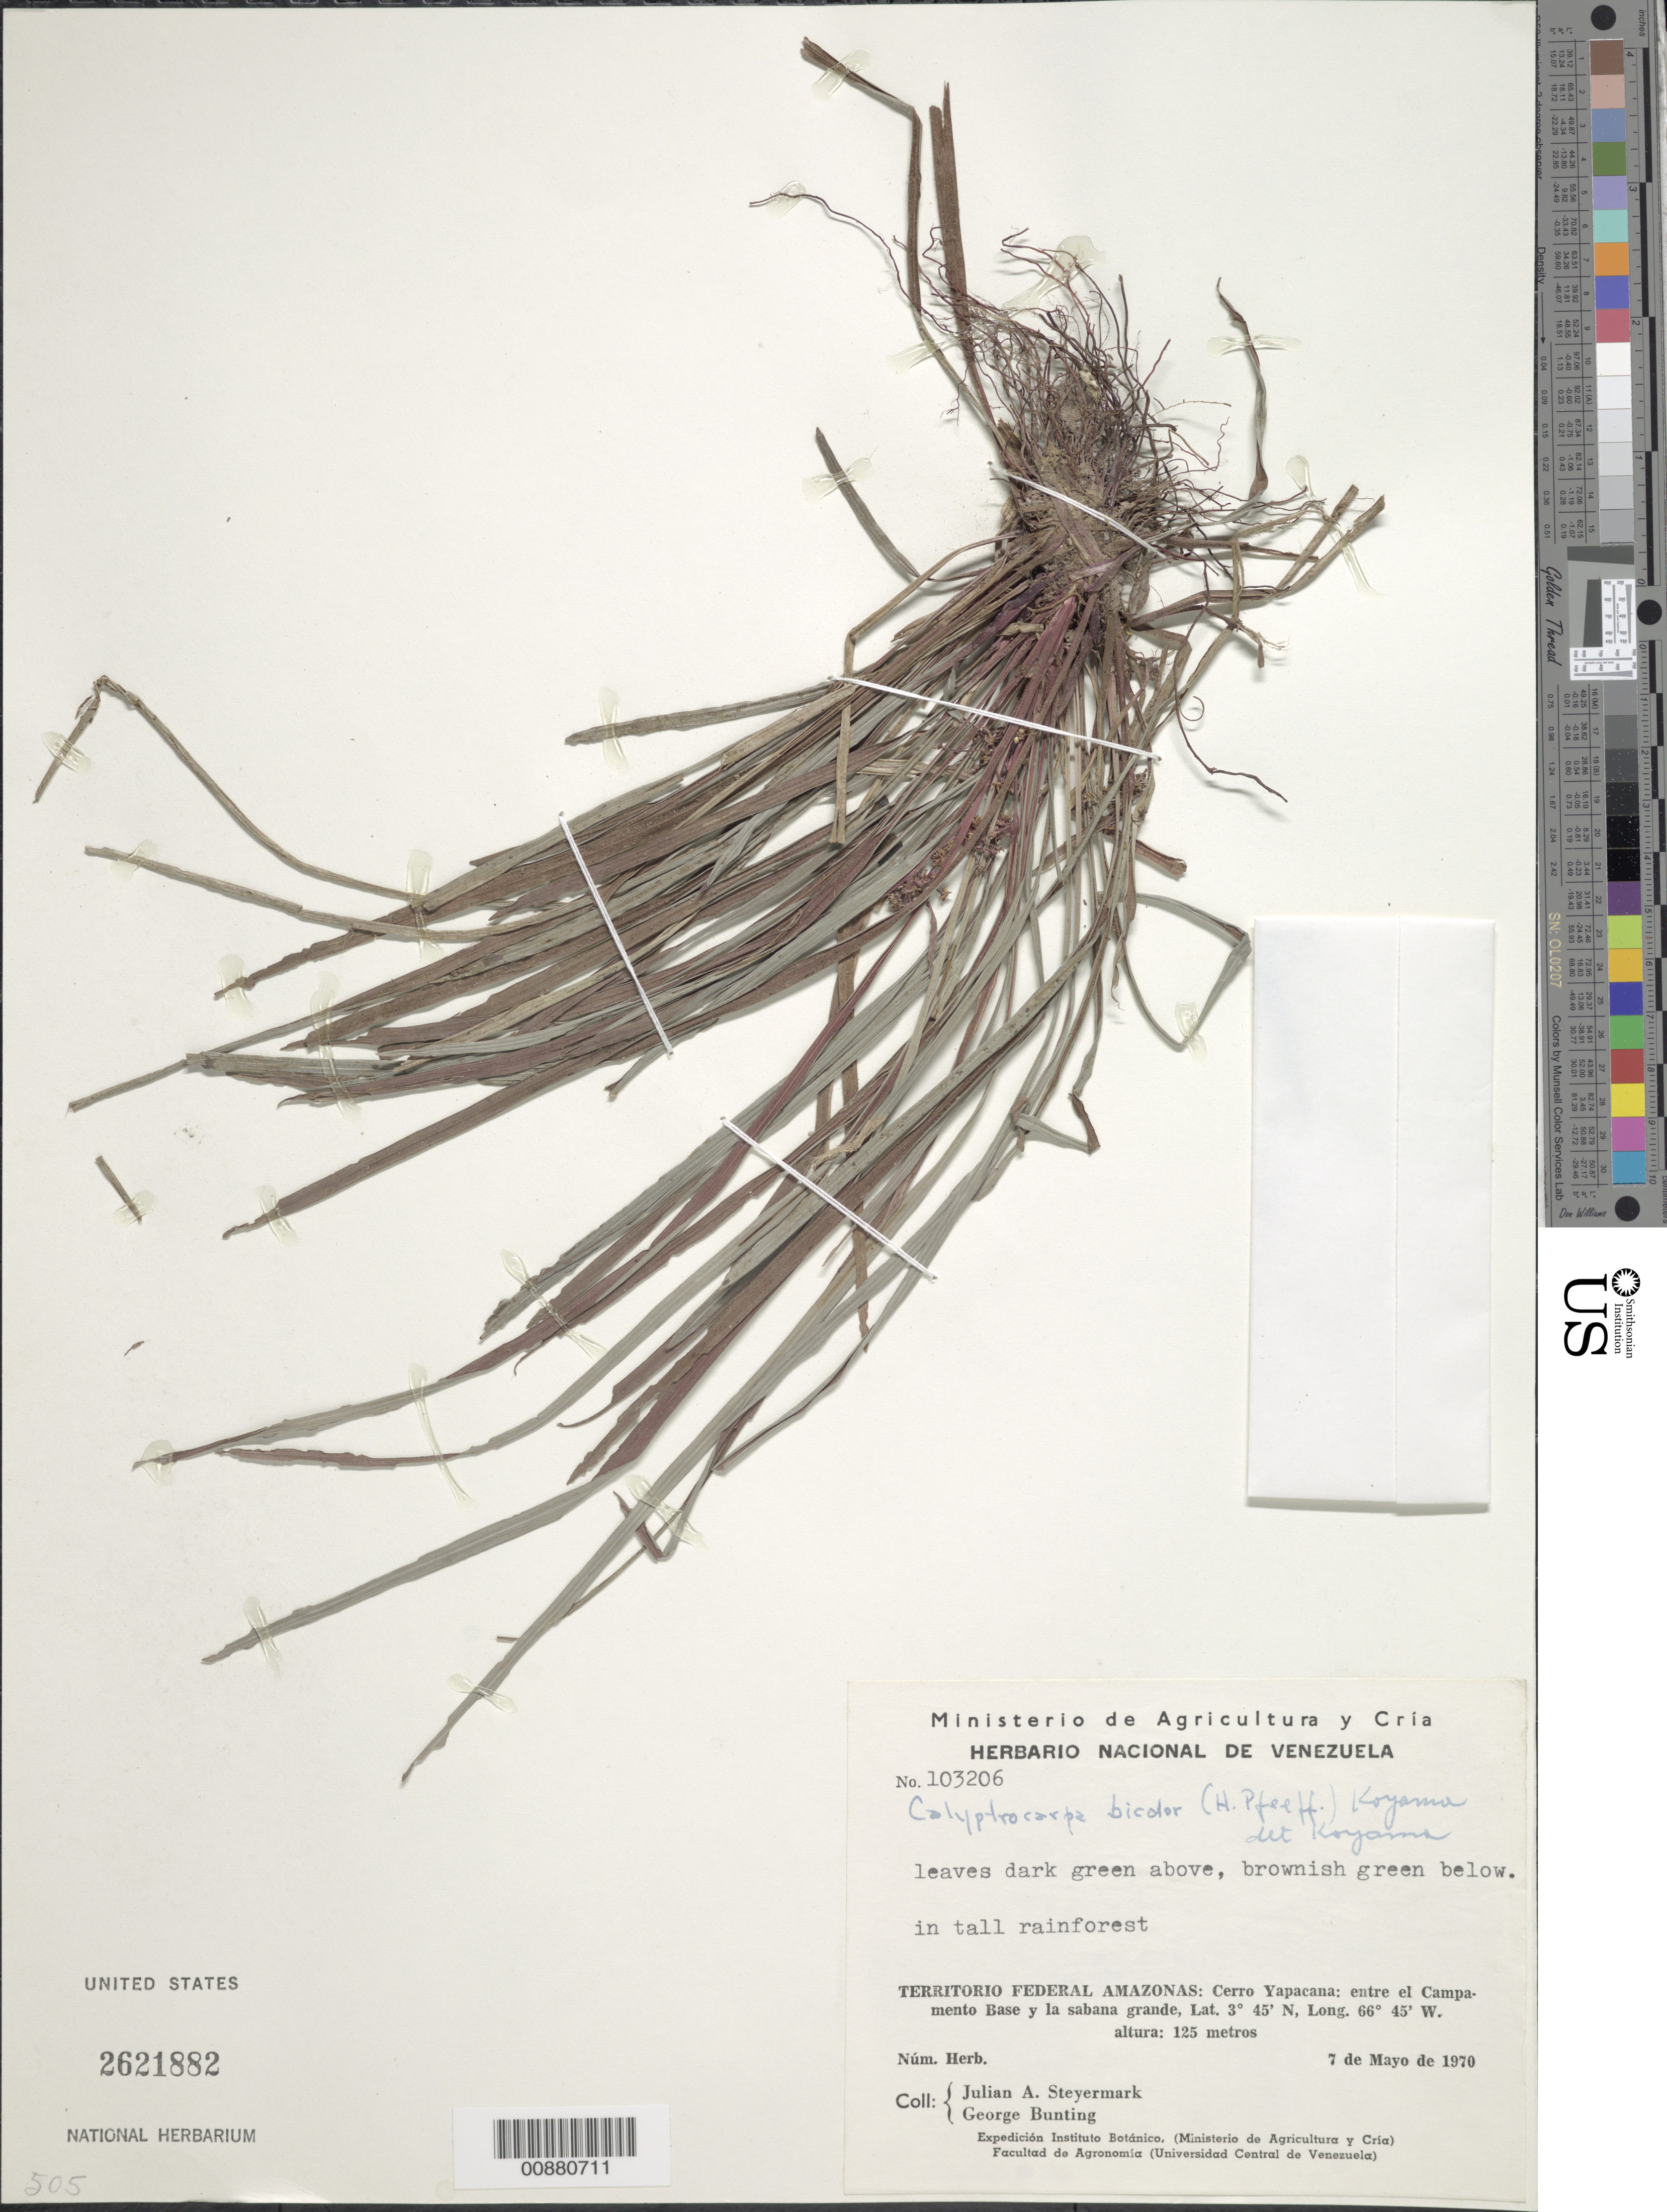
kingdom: Plantae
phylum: Tracheophyta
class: Liliopsida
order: Poales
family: Cyperaceae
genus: Calyptrocarya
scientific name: Calyptrocarya bicolor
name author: (H. Pfeiff.) T. Koyama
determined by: Koyama, Tetsuo M.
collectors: J. Steyermark & G. S. Bunting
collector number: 103206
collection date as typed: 7-May-70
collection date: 1970-05-07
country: Venezuela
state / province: Amazonas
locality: Cerro Yapacána, entre el Campamento Base y la sabana grande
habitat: Tall rainforest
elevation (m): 125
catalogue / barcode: US 2621882